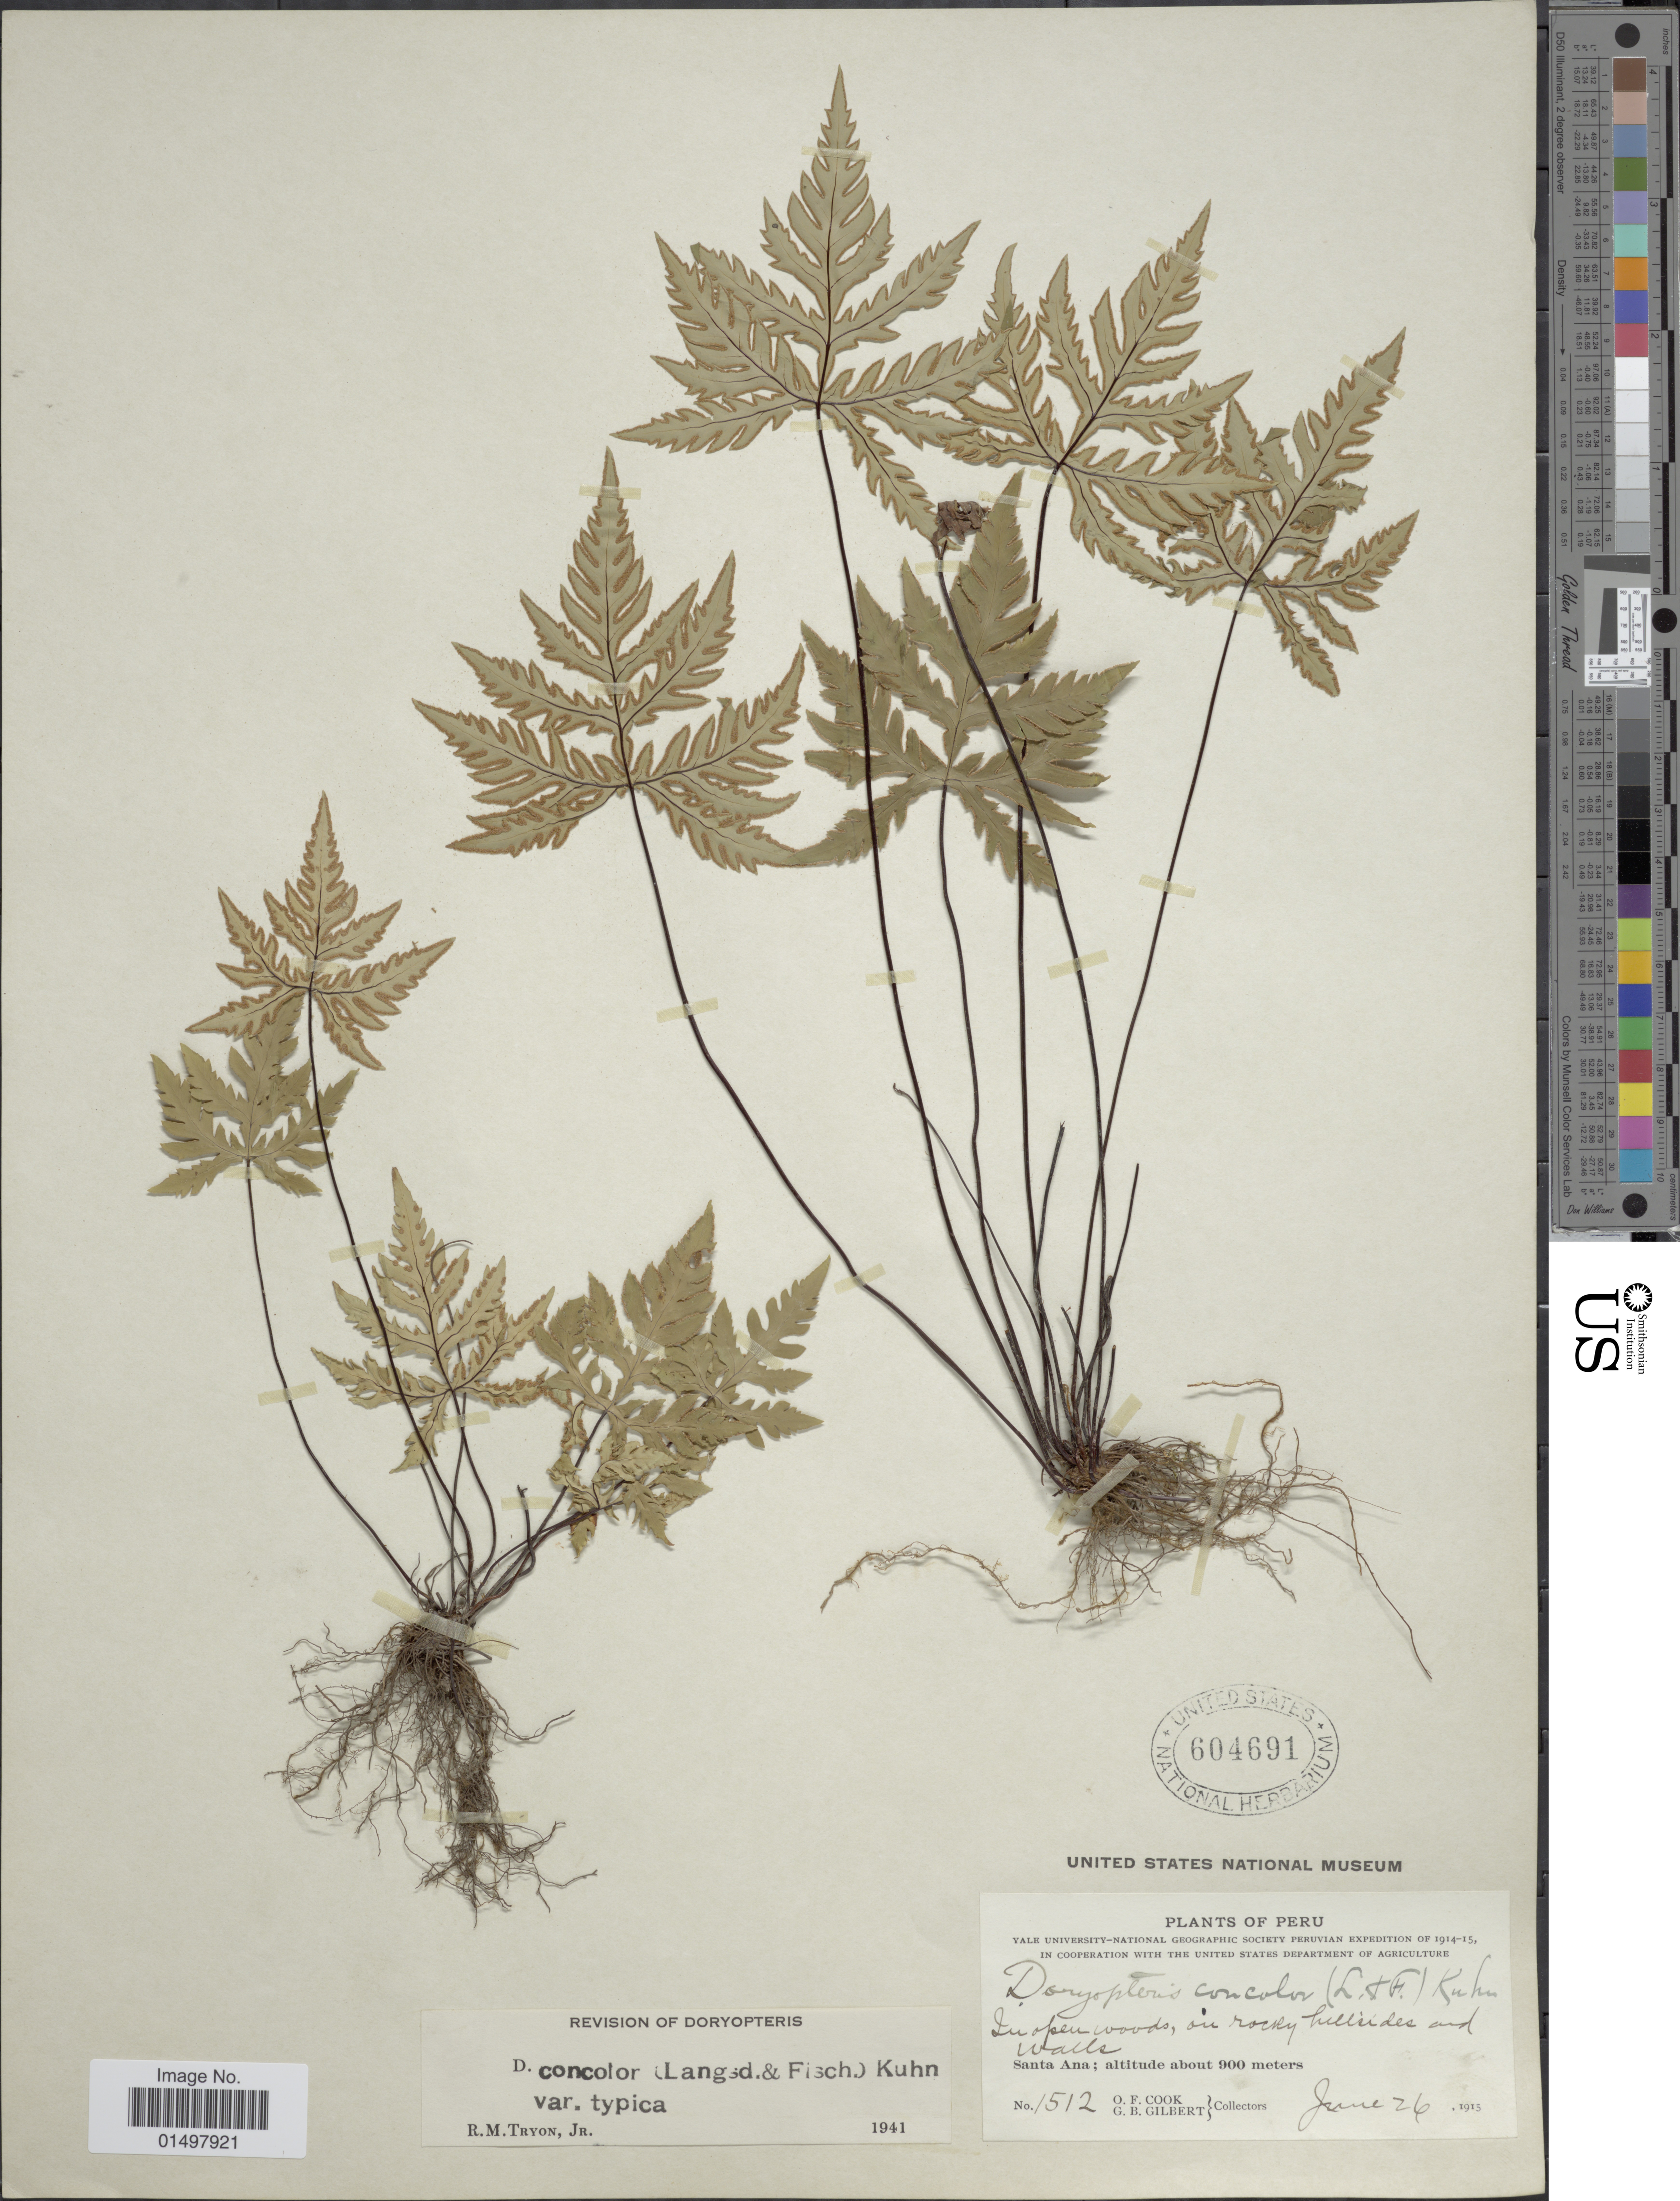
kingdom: Plantae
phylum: Tracheophyta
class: Polypodiopsida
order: Polypodiales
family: Pteridaceae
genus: Doryopteris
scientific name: Doryopteris concolor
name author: (Langsd. & Fisch.) Kuhn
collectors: O. F. Cook & G. B. Gilbert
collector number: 1512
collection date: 1915-06-26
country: Peru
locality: Santa Ana. In rocky hillsides and walls.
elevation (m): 900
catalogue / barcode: US 604691